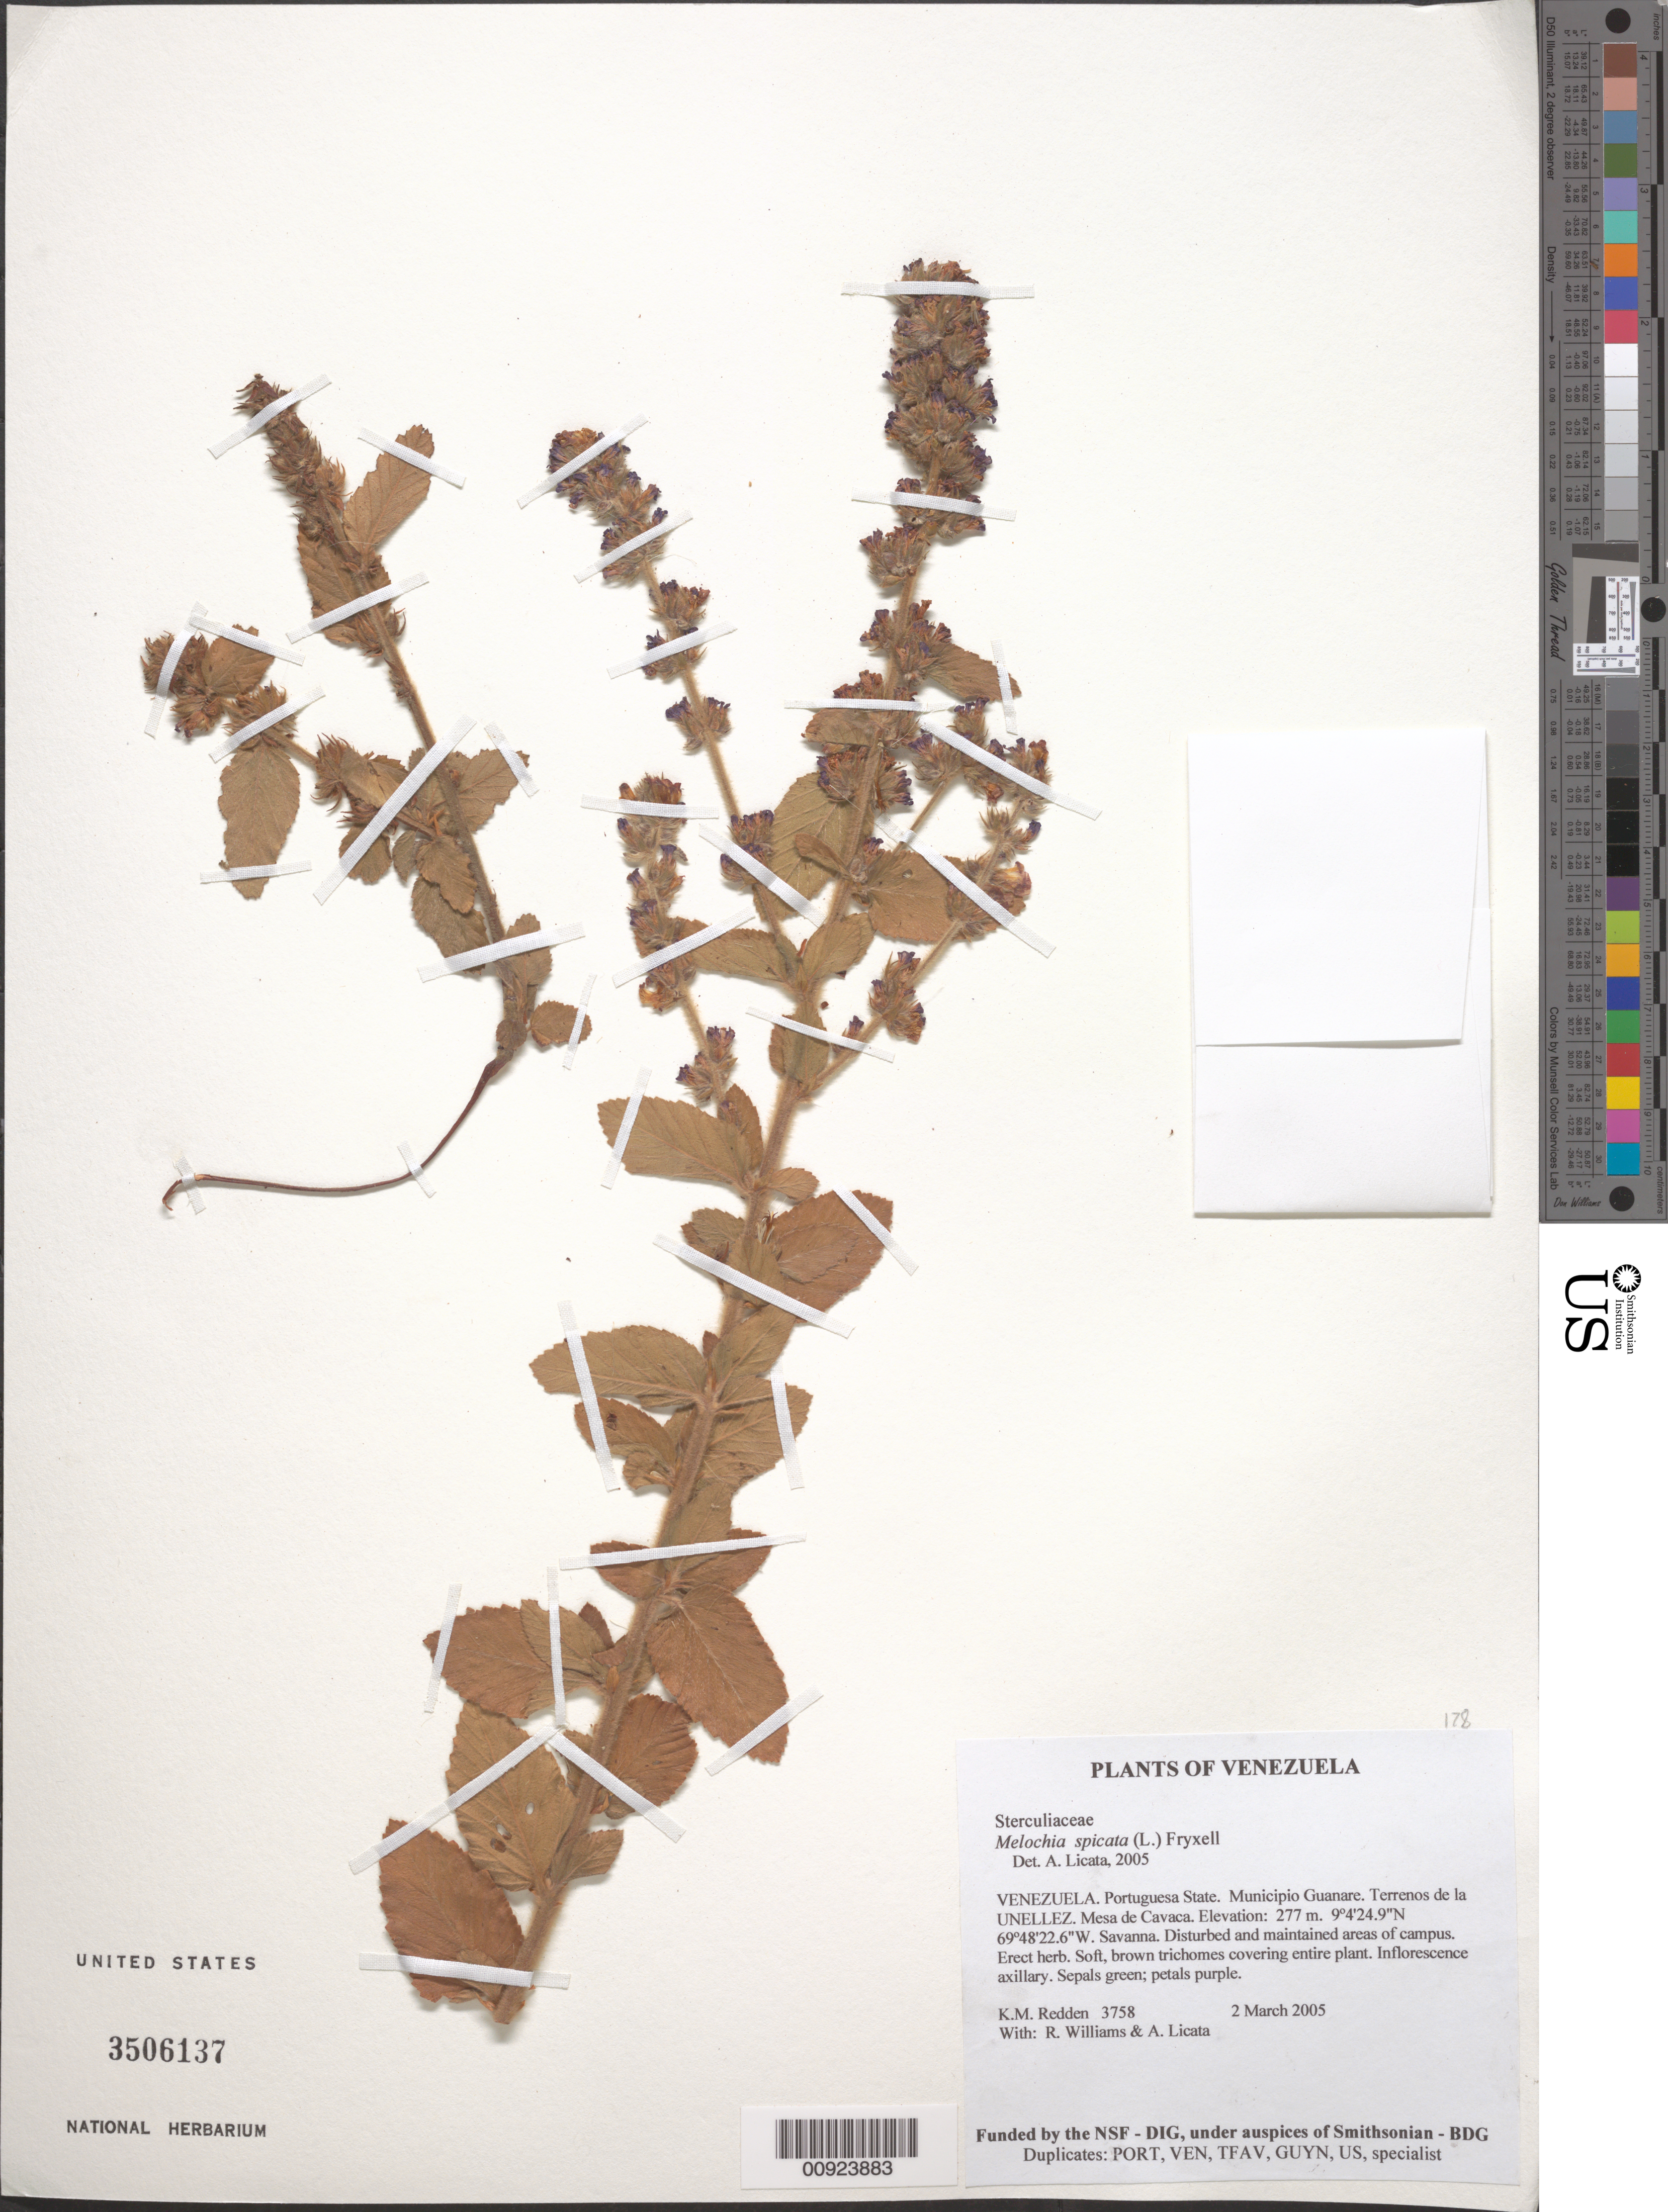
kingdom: Plantae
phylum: Tracheophyta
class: Magnoliopsida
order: Malvales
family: Malvaceae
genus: Melochia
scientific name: Melochia spicata var. spicata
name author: (L.) Fryxell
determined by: Dorr, L. J., (BOT), Smithsonian Institution - National Museum of Natural History (UNITED STATES)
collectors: K. M. Redden, R. Williams & A. Licata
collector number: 3758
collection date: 2005-03-02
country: Venezuela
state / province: Portuguesa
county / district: Guanare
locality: Terrenos de la UNELLEZ. Mesa de Cavaca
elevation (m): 277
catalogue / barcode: US 3506137